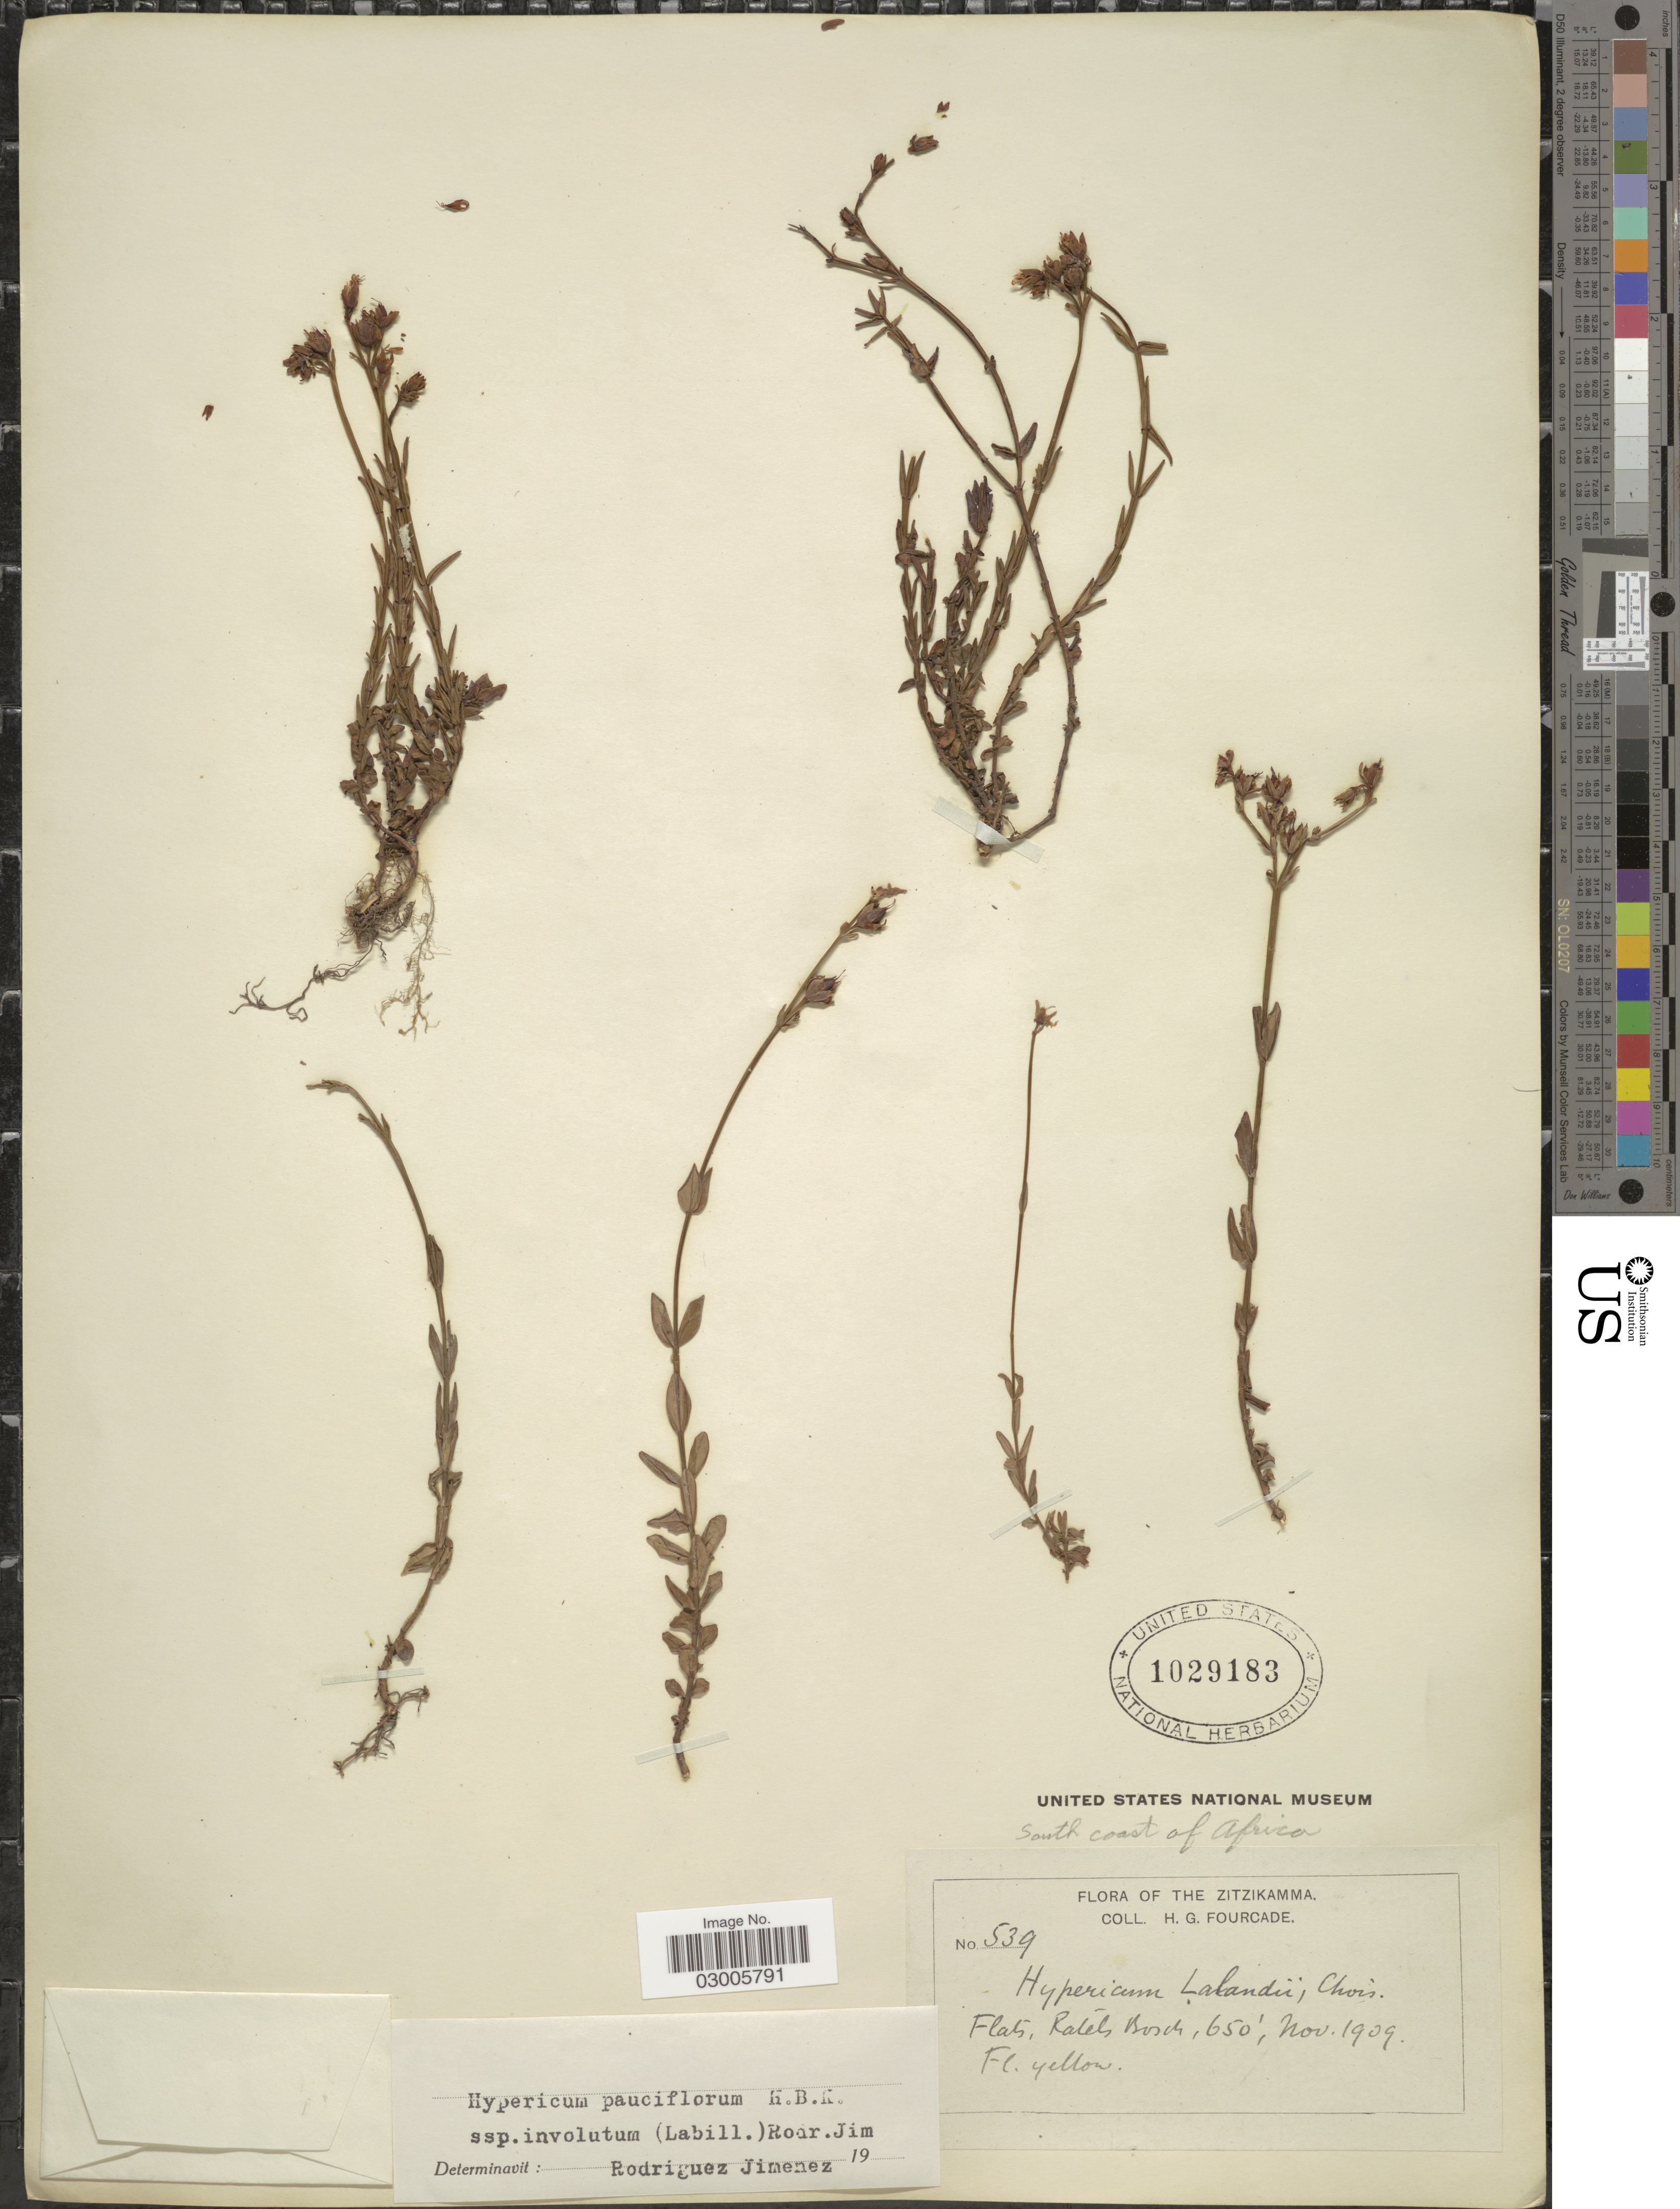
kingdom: Plantae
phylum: Tracheophyta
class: Magnoliopsida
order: Malpighiales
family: Hypericaceae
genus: Hypericum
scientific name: Hypericum pauciflorum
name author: Kunth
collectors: H. G. Fourcade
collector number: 539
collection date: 1909-11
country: South Africa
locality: South coast of Africa, Zitzikamma. Ratels Bosch.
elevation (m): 198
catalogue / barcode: US 1029183